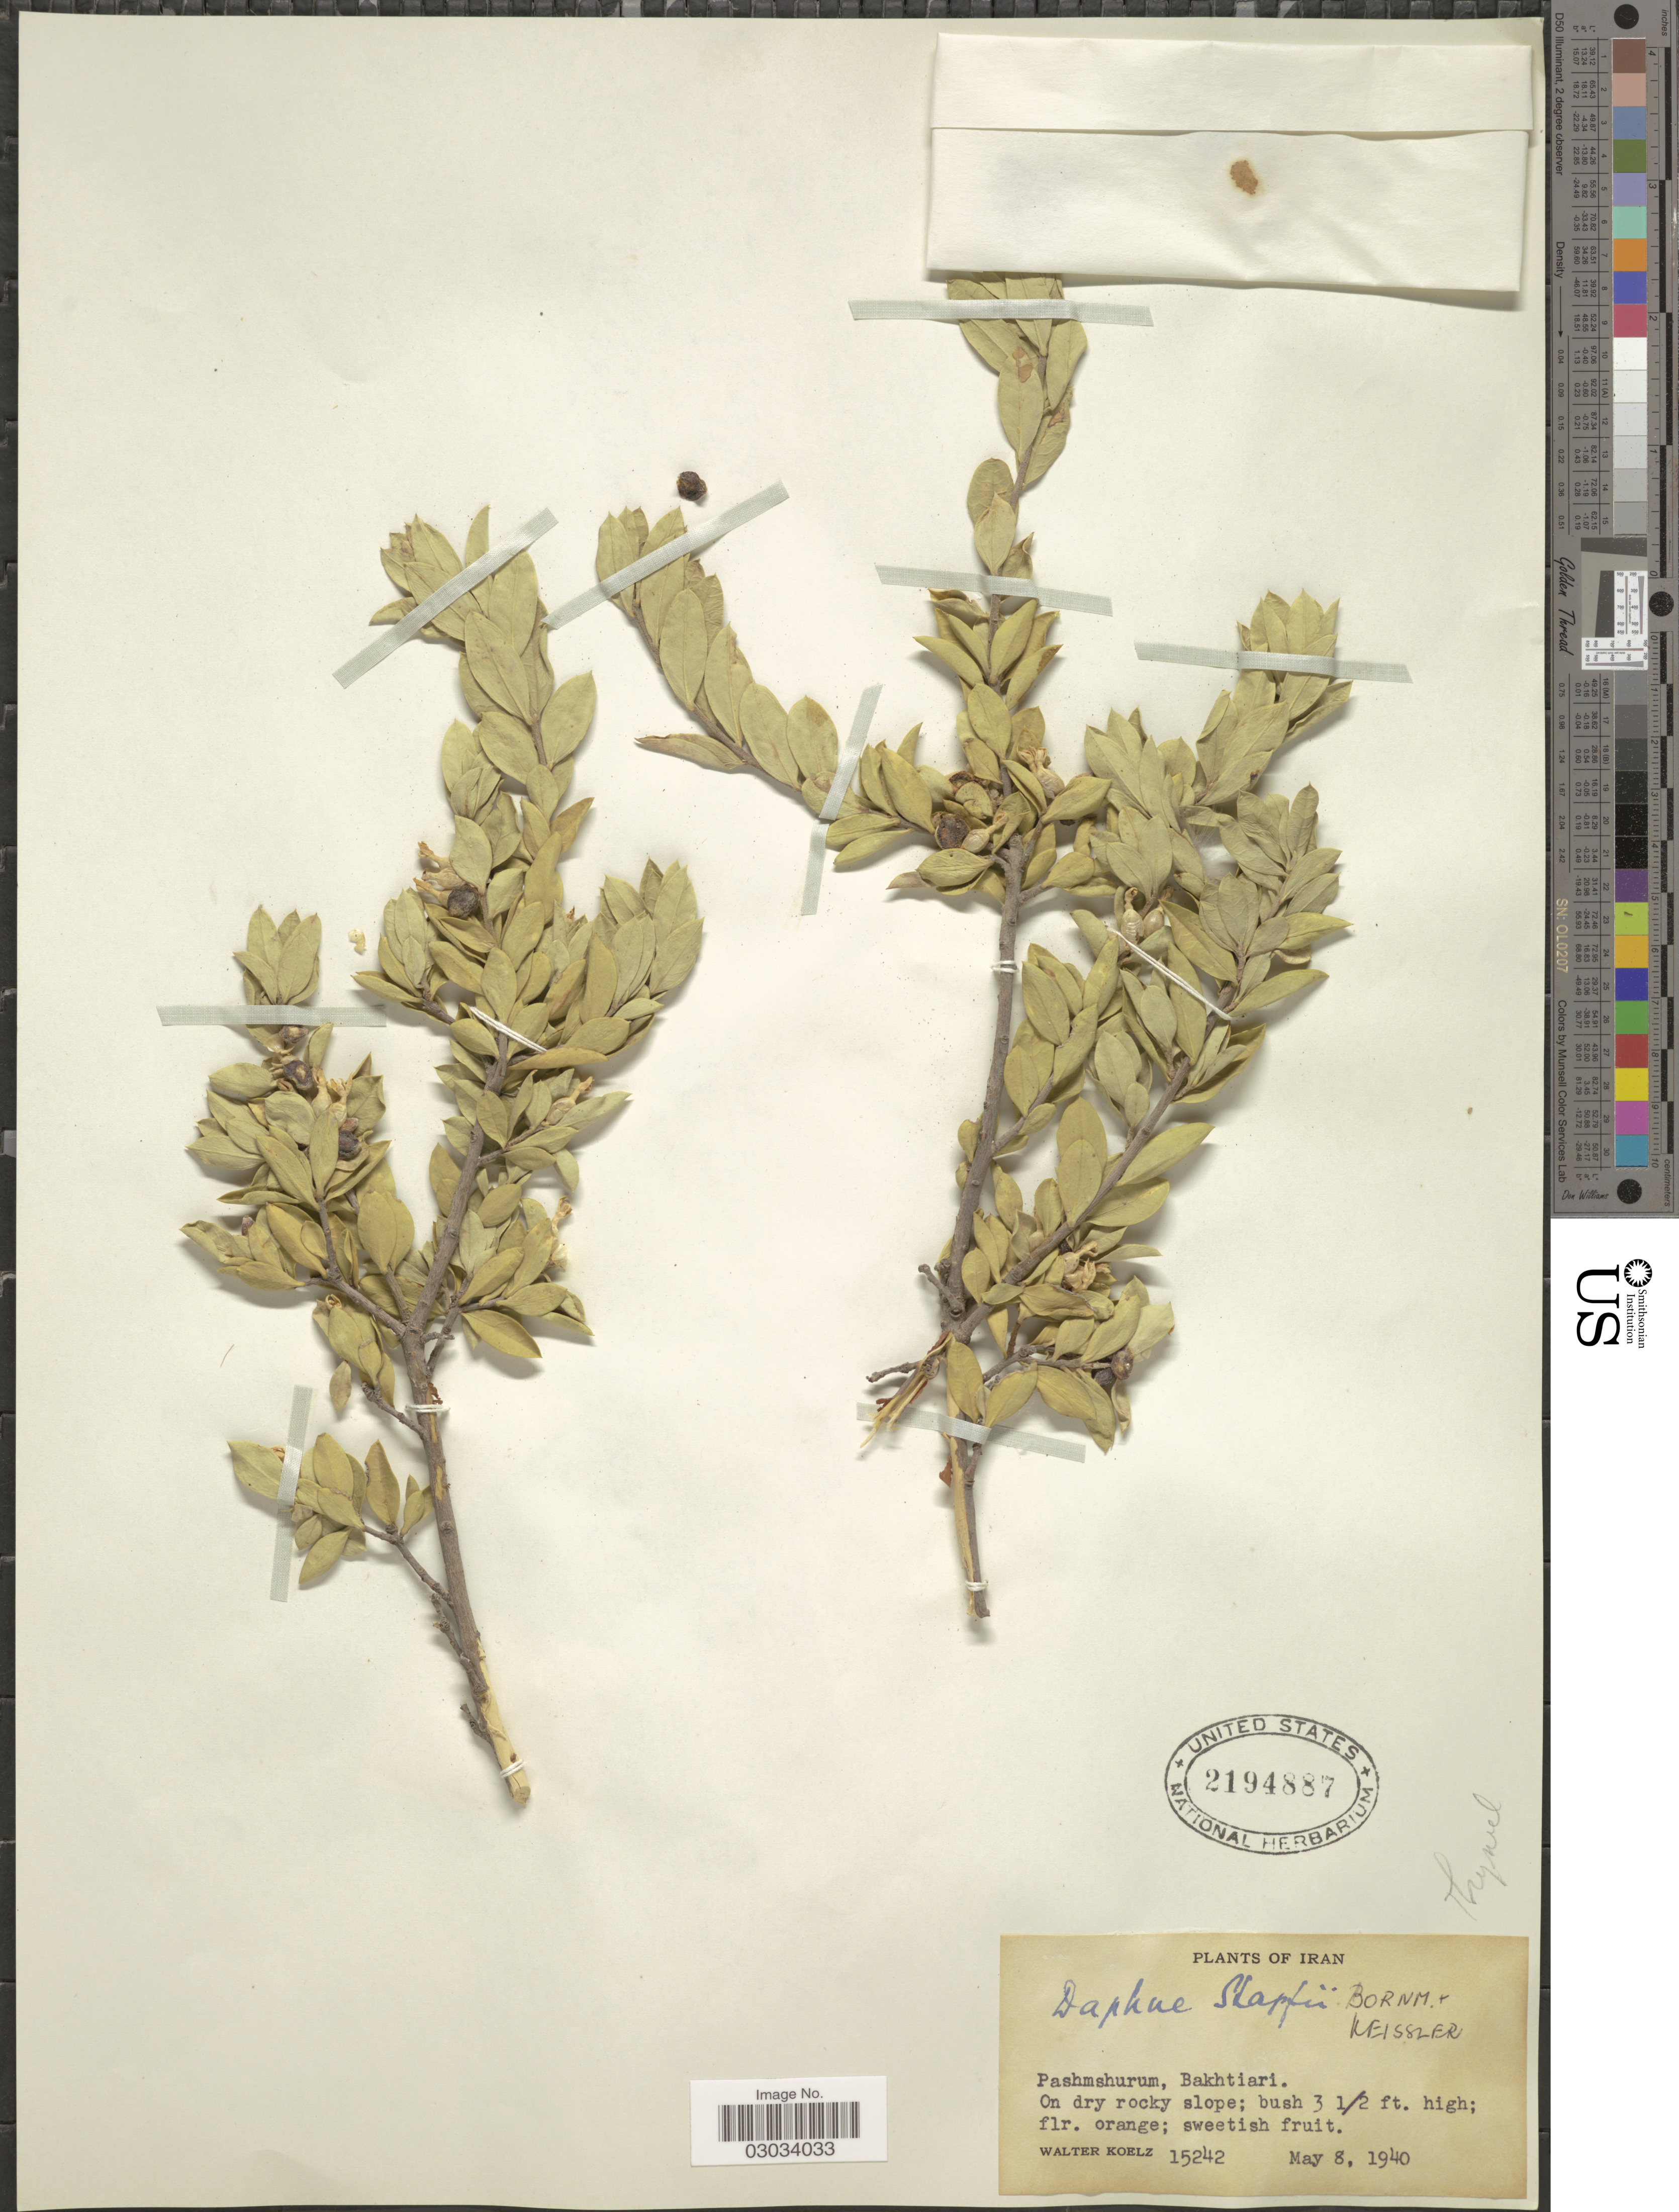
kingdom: Plantae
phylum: Tracheophyta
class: Magnoliopsida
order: Malvales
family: Thymelaeaceae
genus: Daphne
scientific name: Daphne stapfii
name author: Bornm. & Keissl.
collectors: W. N. Koelz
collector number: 15242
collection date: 1940-05-08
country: Iran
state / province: Chahar Mahaal and Bakhtiari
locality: Pashmshurum, Bakhtiari.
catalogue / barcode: US 2194887